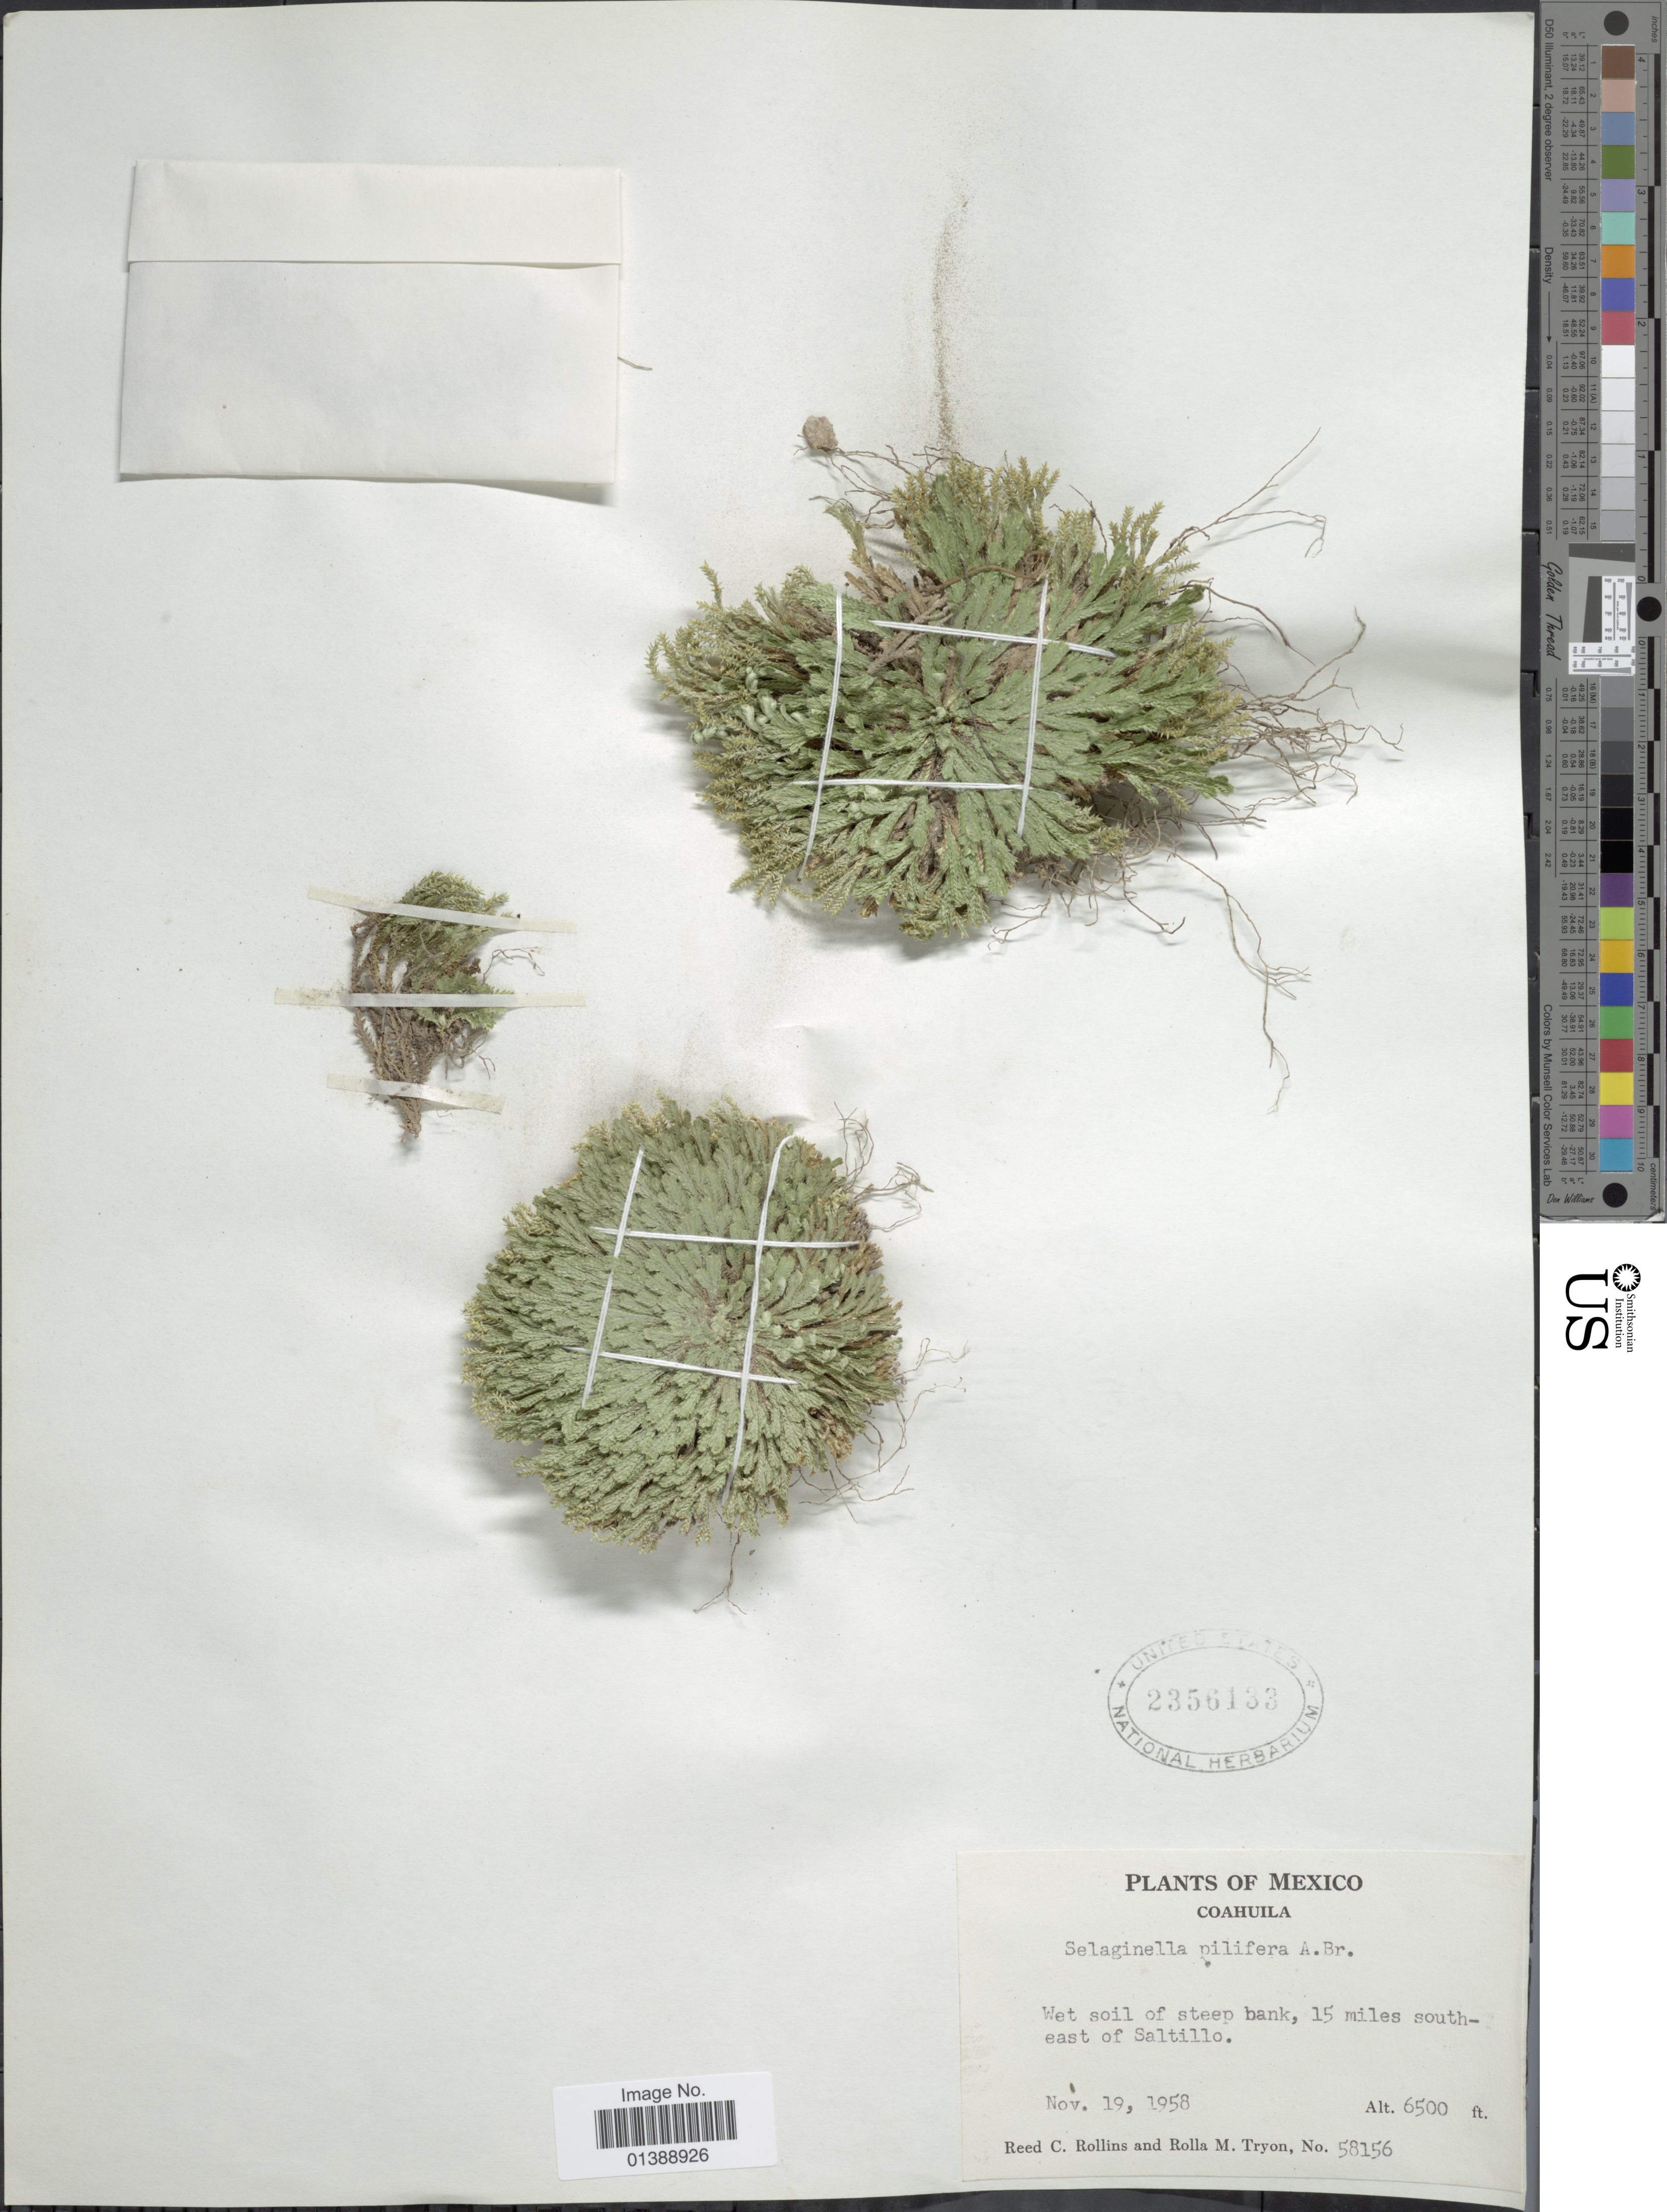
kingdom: Plantae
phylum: Tracheophyta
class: Lycopodiopsida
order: Selaginellales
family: Selaginellaceae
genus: Selaginella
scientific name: Selaginella pilifera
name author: A. Braun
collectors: R. Collins & R. M. Tryon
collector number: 58156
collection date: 1958-11-19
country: Mexico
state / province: Coahuila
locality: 15 miles south-east of Saltillo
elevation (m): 1981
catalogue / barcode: US 2356133